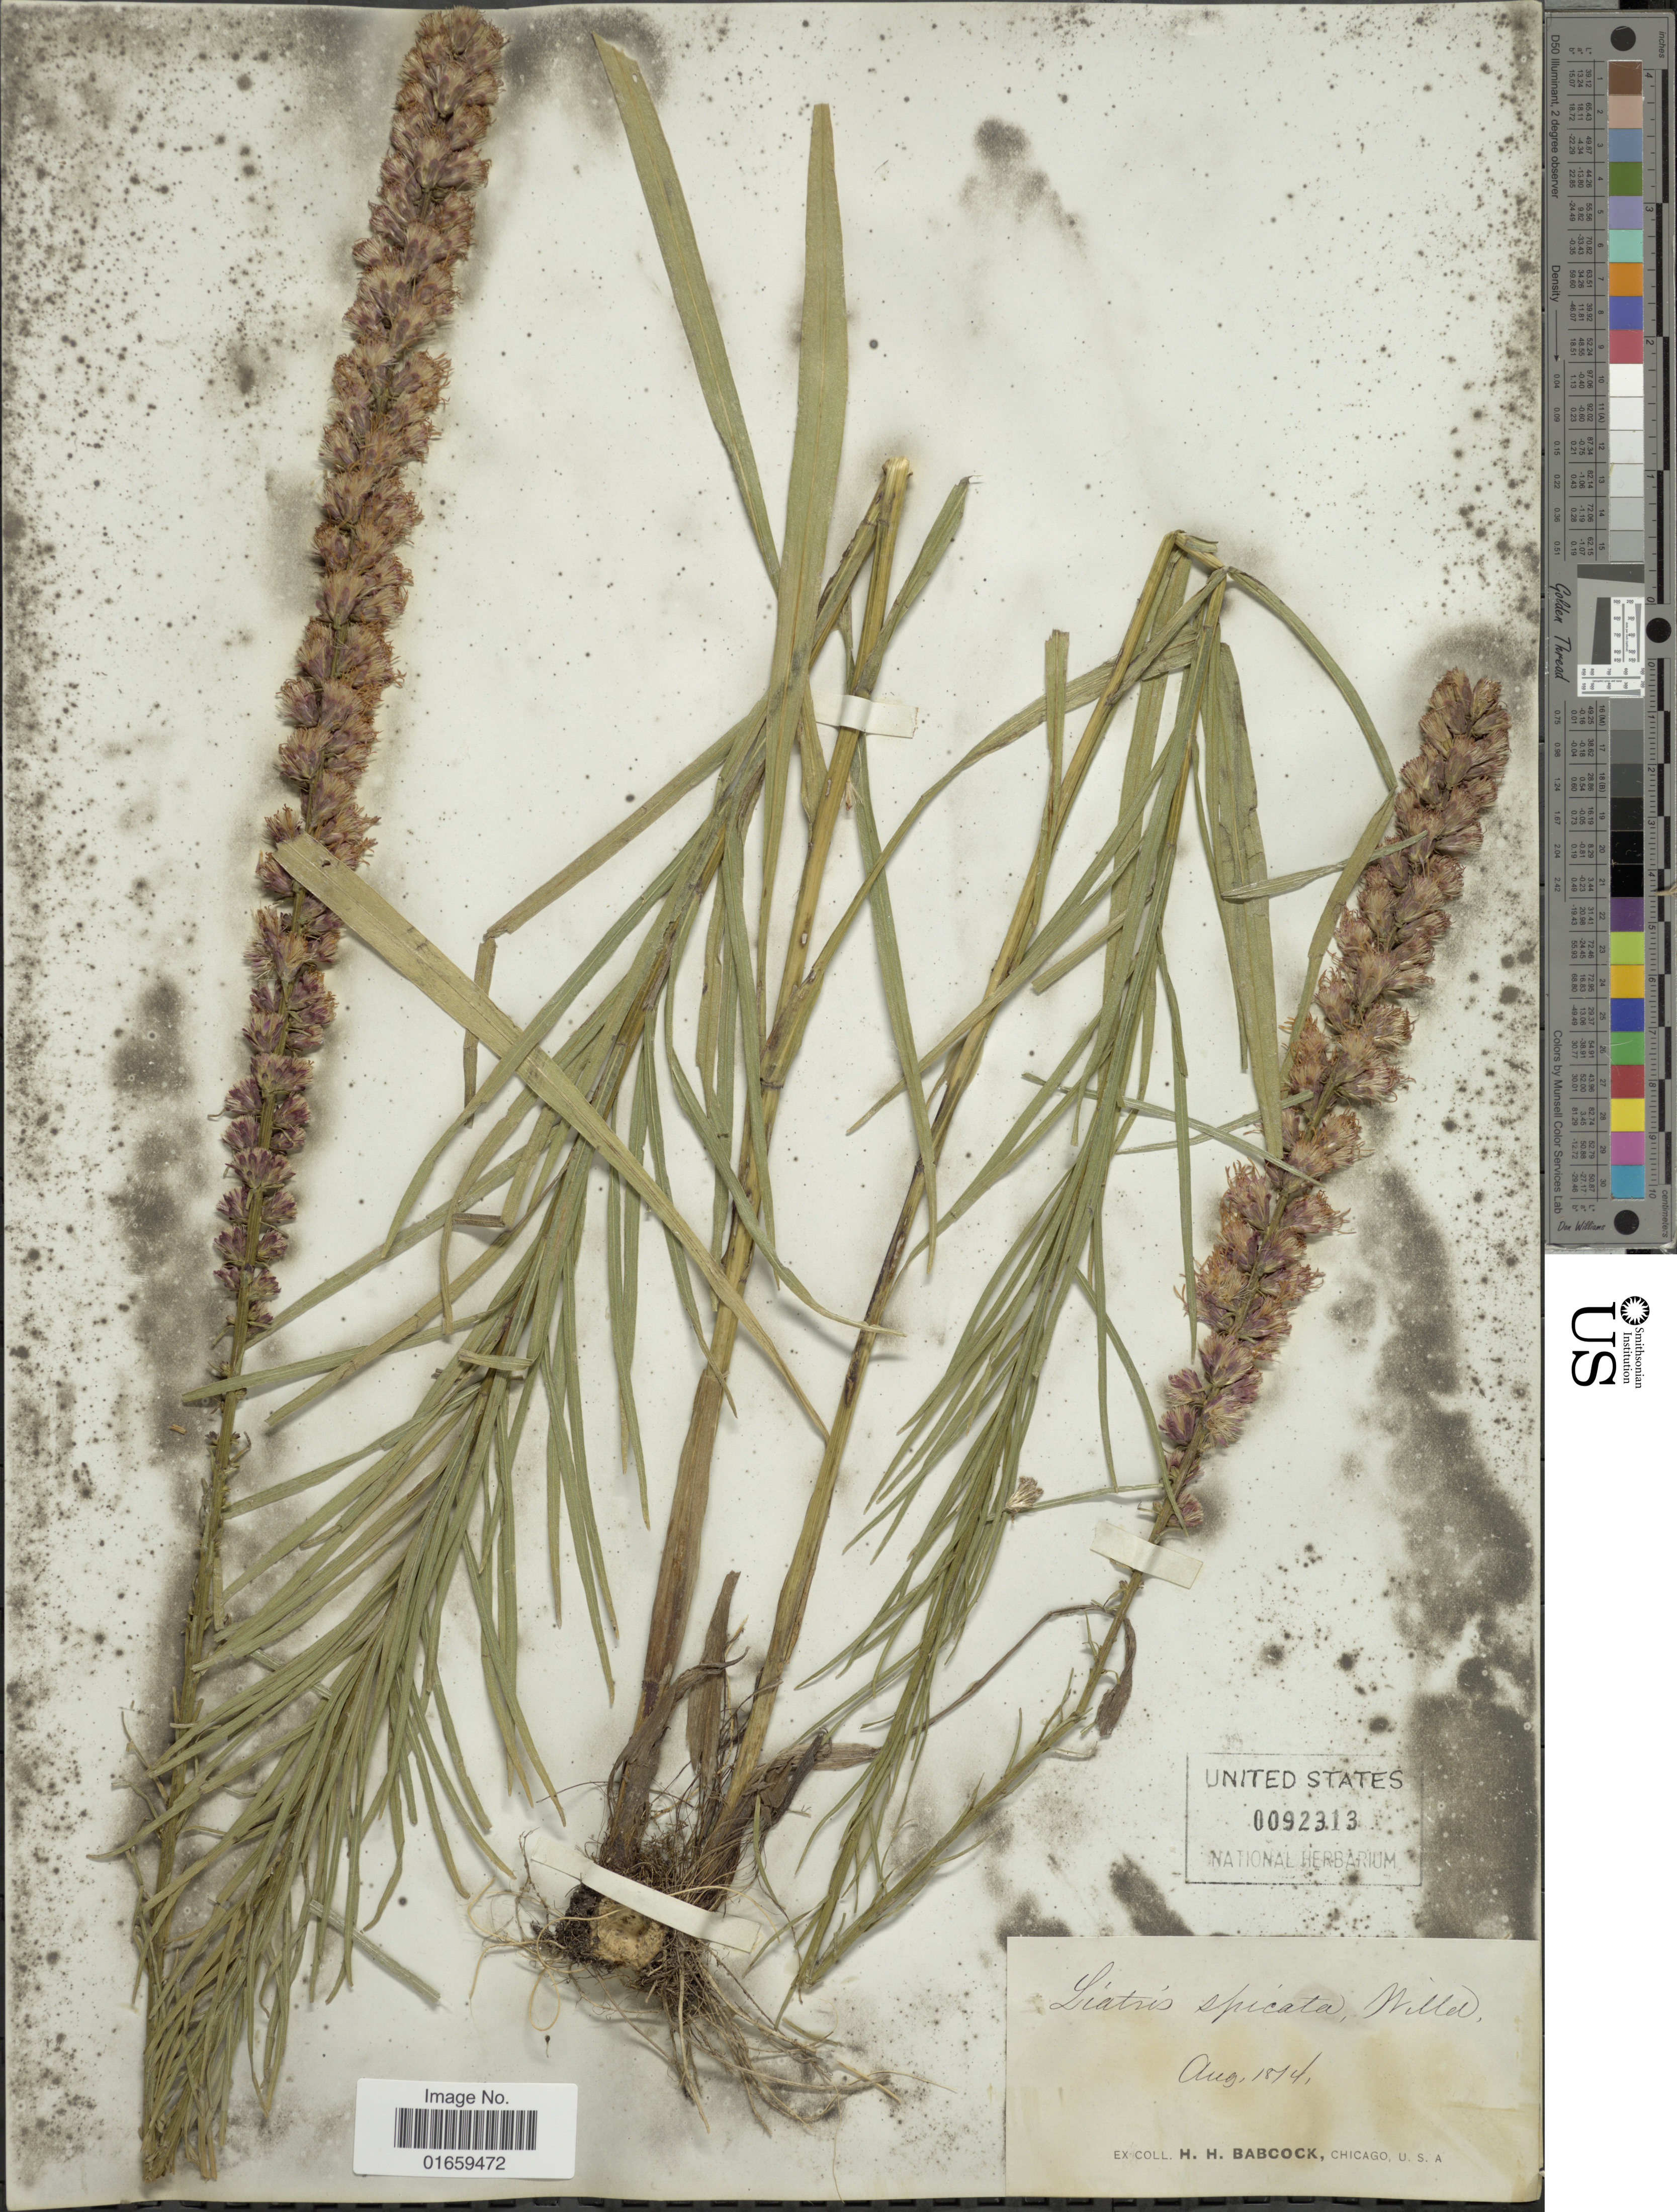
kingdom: Plantae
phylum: Tracheophyta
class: Magnoliopsida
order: Asterales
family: Asteraceae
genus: Liatris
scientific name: Liatris spicata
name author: (L.) Willd.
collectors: H. Babcock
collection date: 1874-08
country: United States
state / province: Illinois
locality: Chicago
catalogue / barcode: US 92313